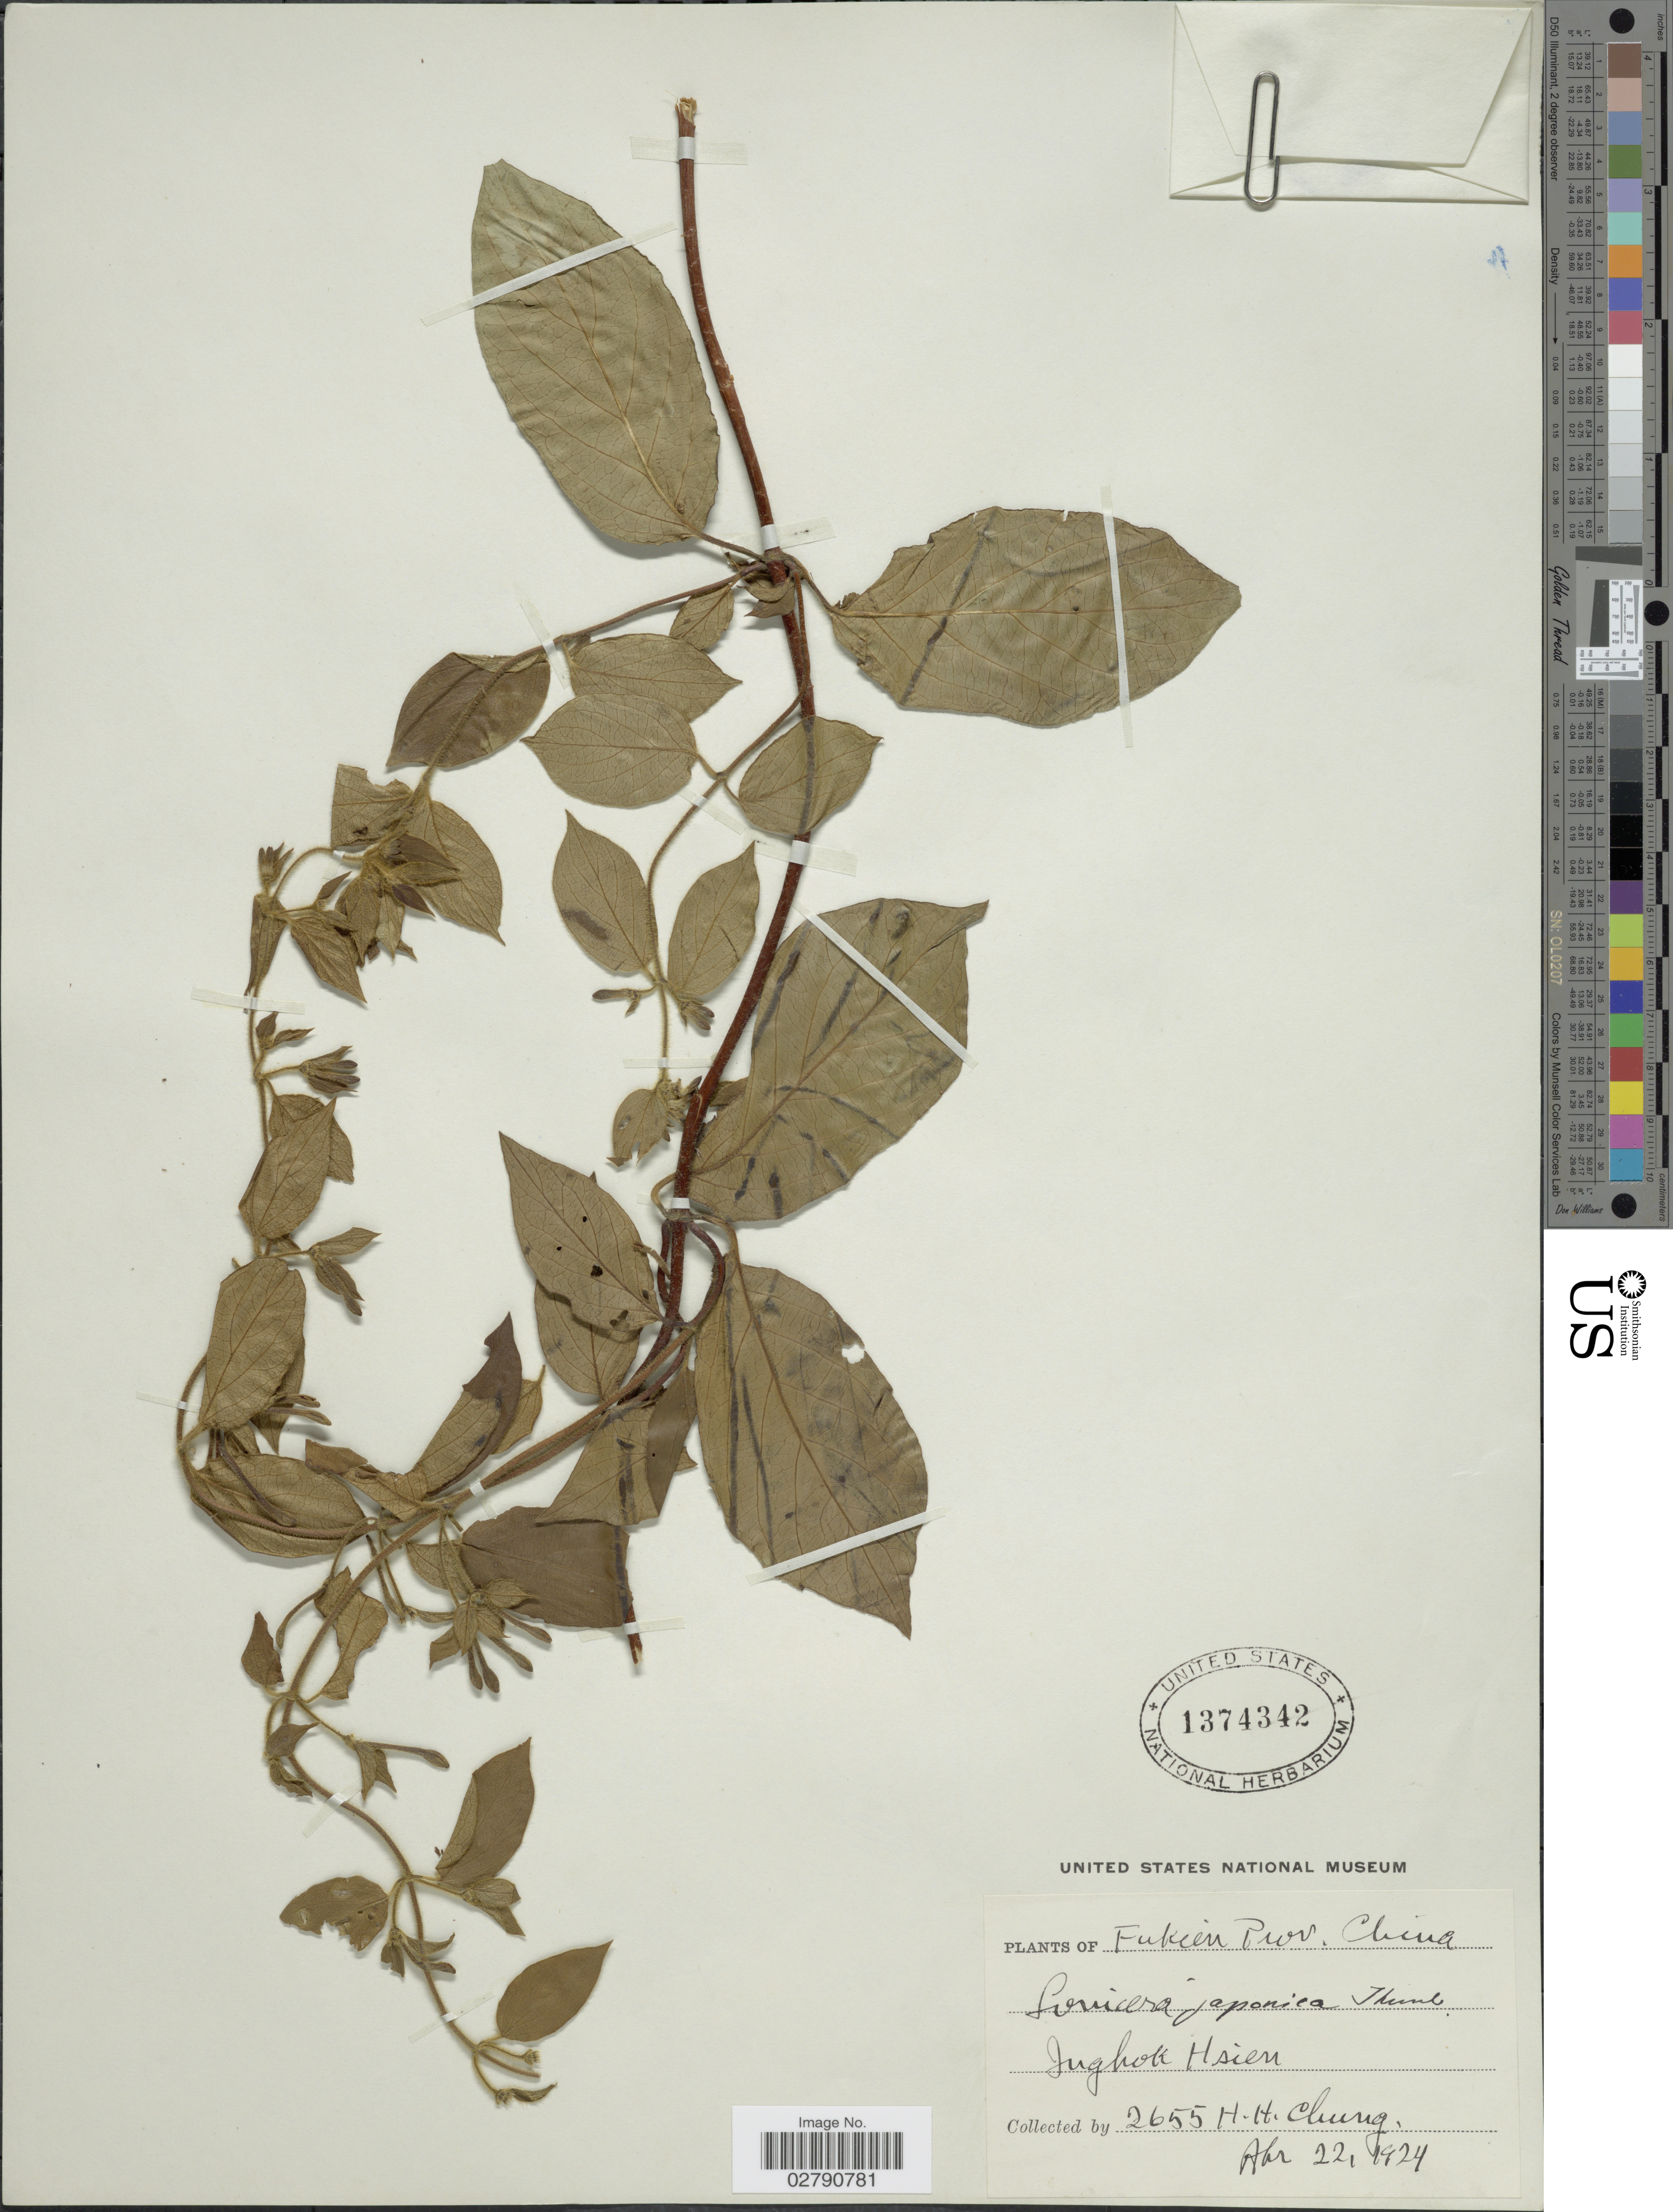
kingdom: Plantae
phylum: Tracheophyta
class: Magnoliopsida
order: Dipsacales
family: Caprifoliaceae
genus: Lonicera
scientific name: Lonicera japonica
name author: Thunb.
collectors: H. Chung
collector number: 2655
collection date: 1924-04-22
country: China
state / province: Fujian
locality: Fukien Prov. Jughok [interpreted] Hsien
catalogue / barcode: US 1374342